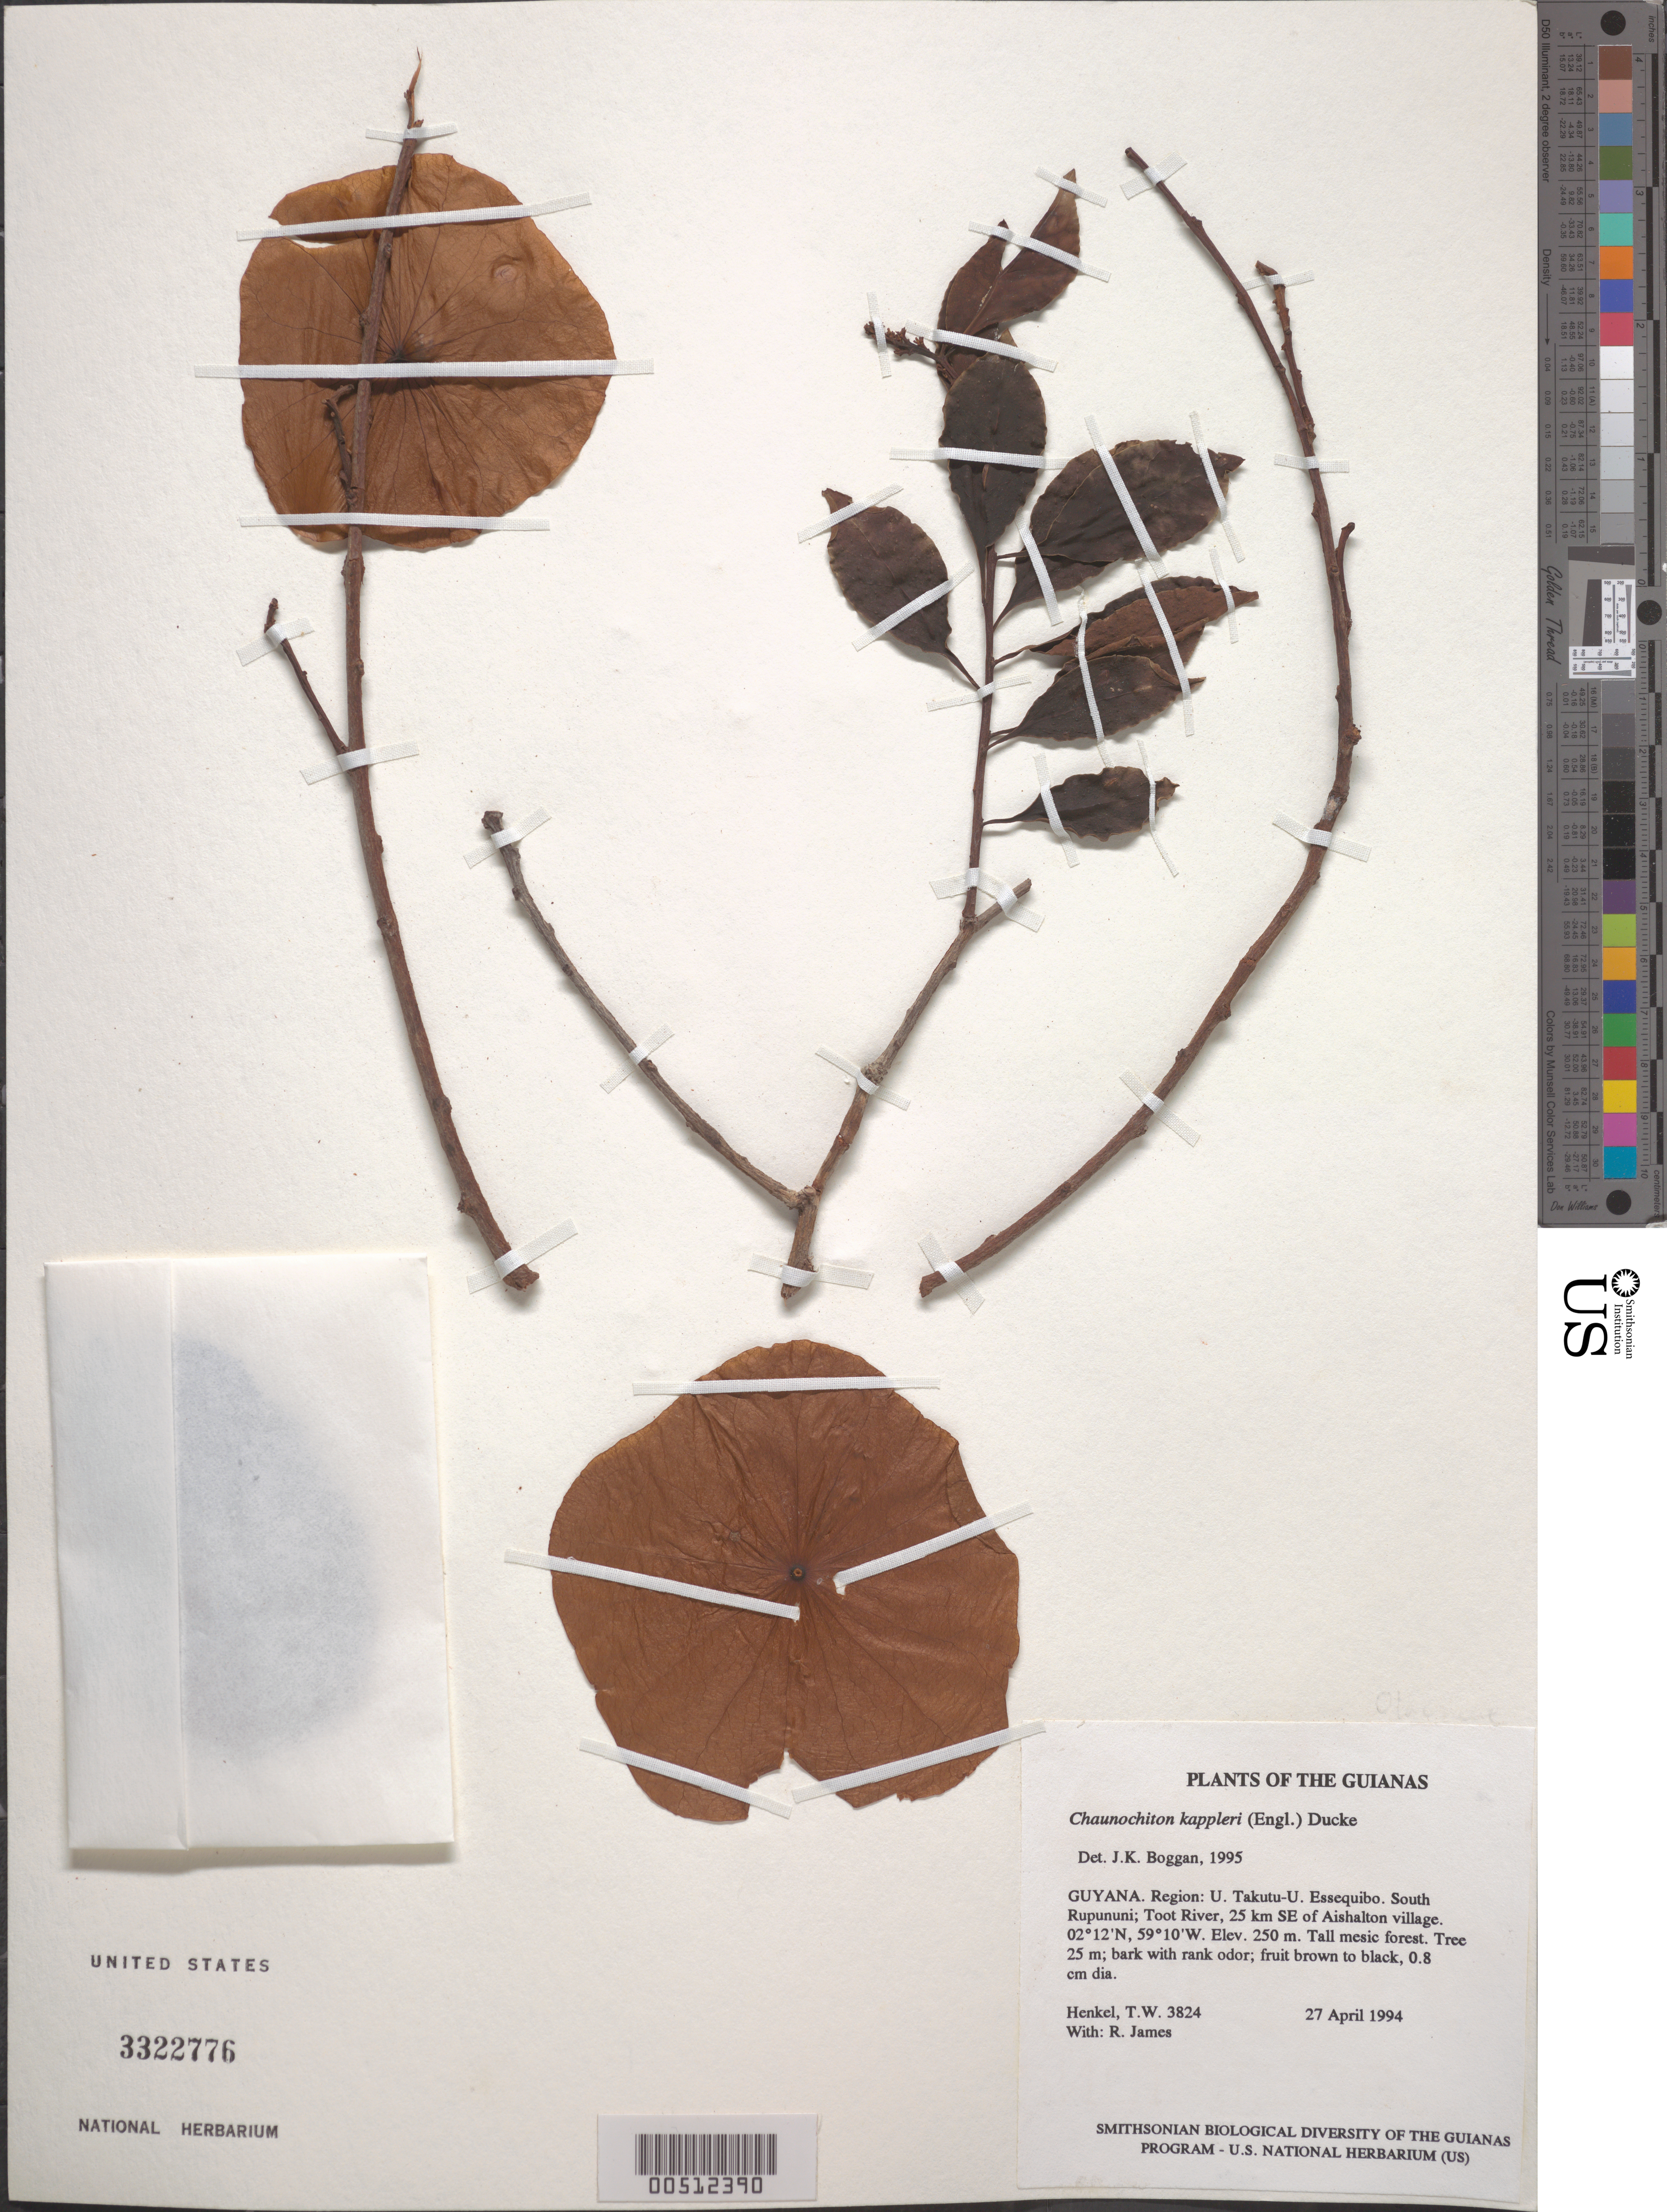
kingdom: Plantae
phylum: Tracheophyta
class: Magnoliopsida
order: Santalales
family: Aptandraceae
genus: Chaunochiton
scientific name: Chaunochiton kappleri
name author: (Sagot ex Engl.) Ducke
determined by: Boggan, J. K., (US), NMNH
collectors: T. Henkel & R. James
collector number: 3824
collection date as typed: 27 April 1994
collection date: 1994-04-27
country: Guyana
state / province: U. Takutu-U. Essequibo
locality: South Rupununi; Toot River, 25 km SE of Aishalton village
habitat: Tall mesic forest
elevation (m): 250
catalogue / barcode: US 3322776